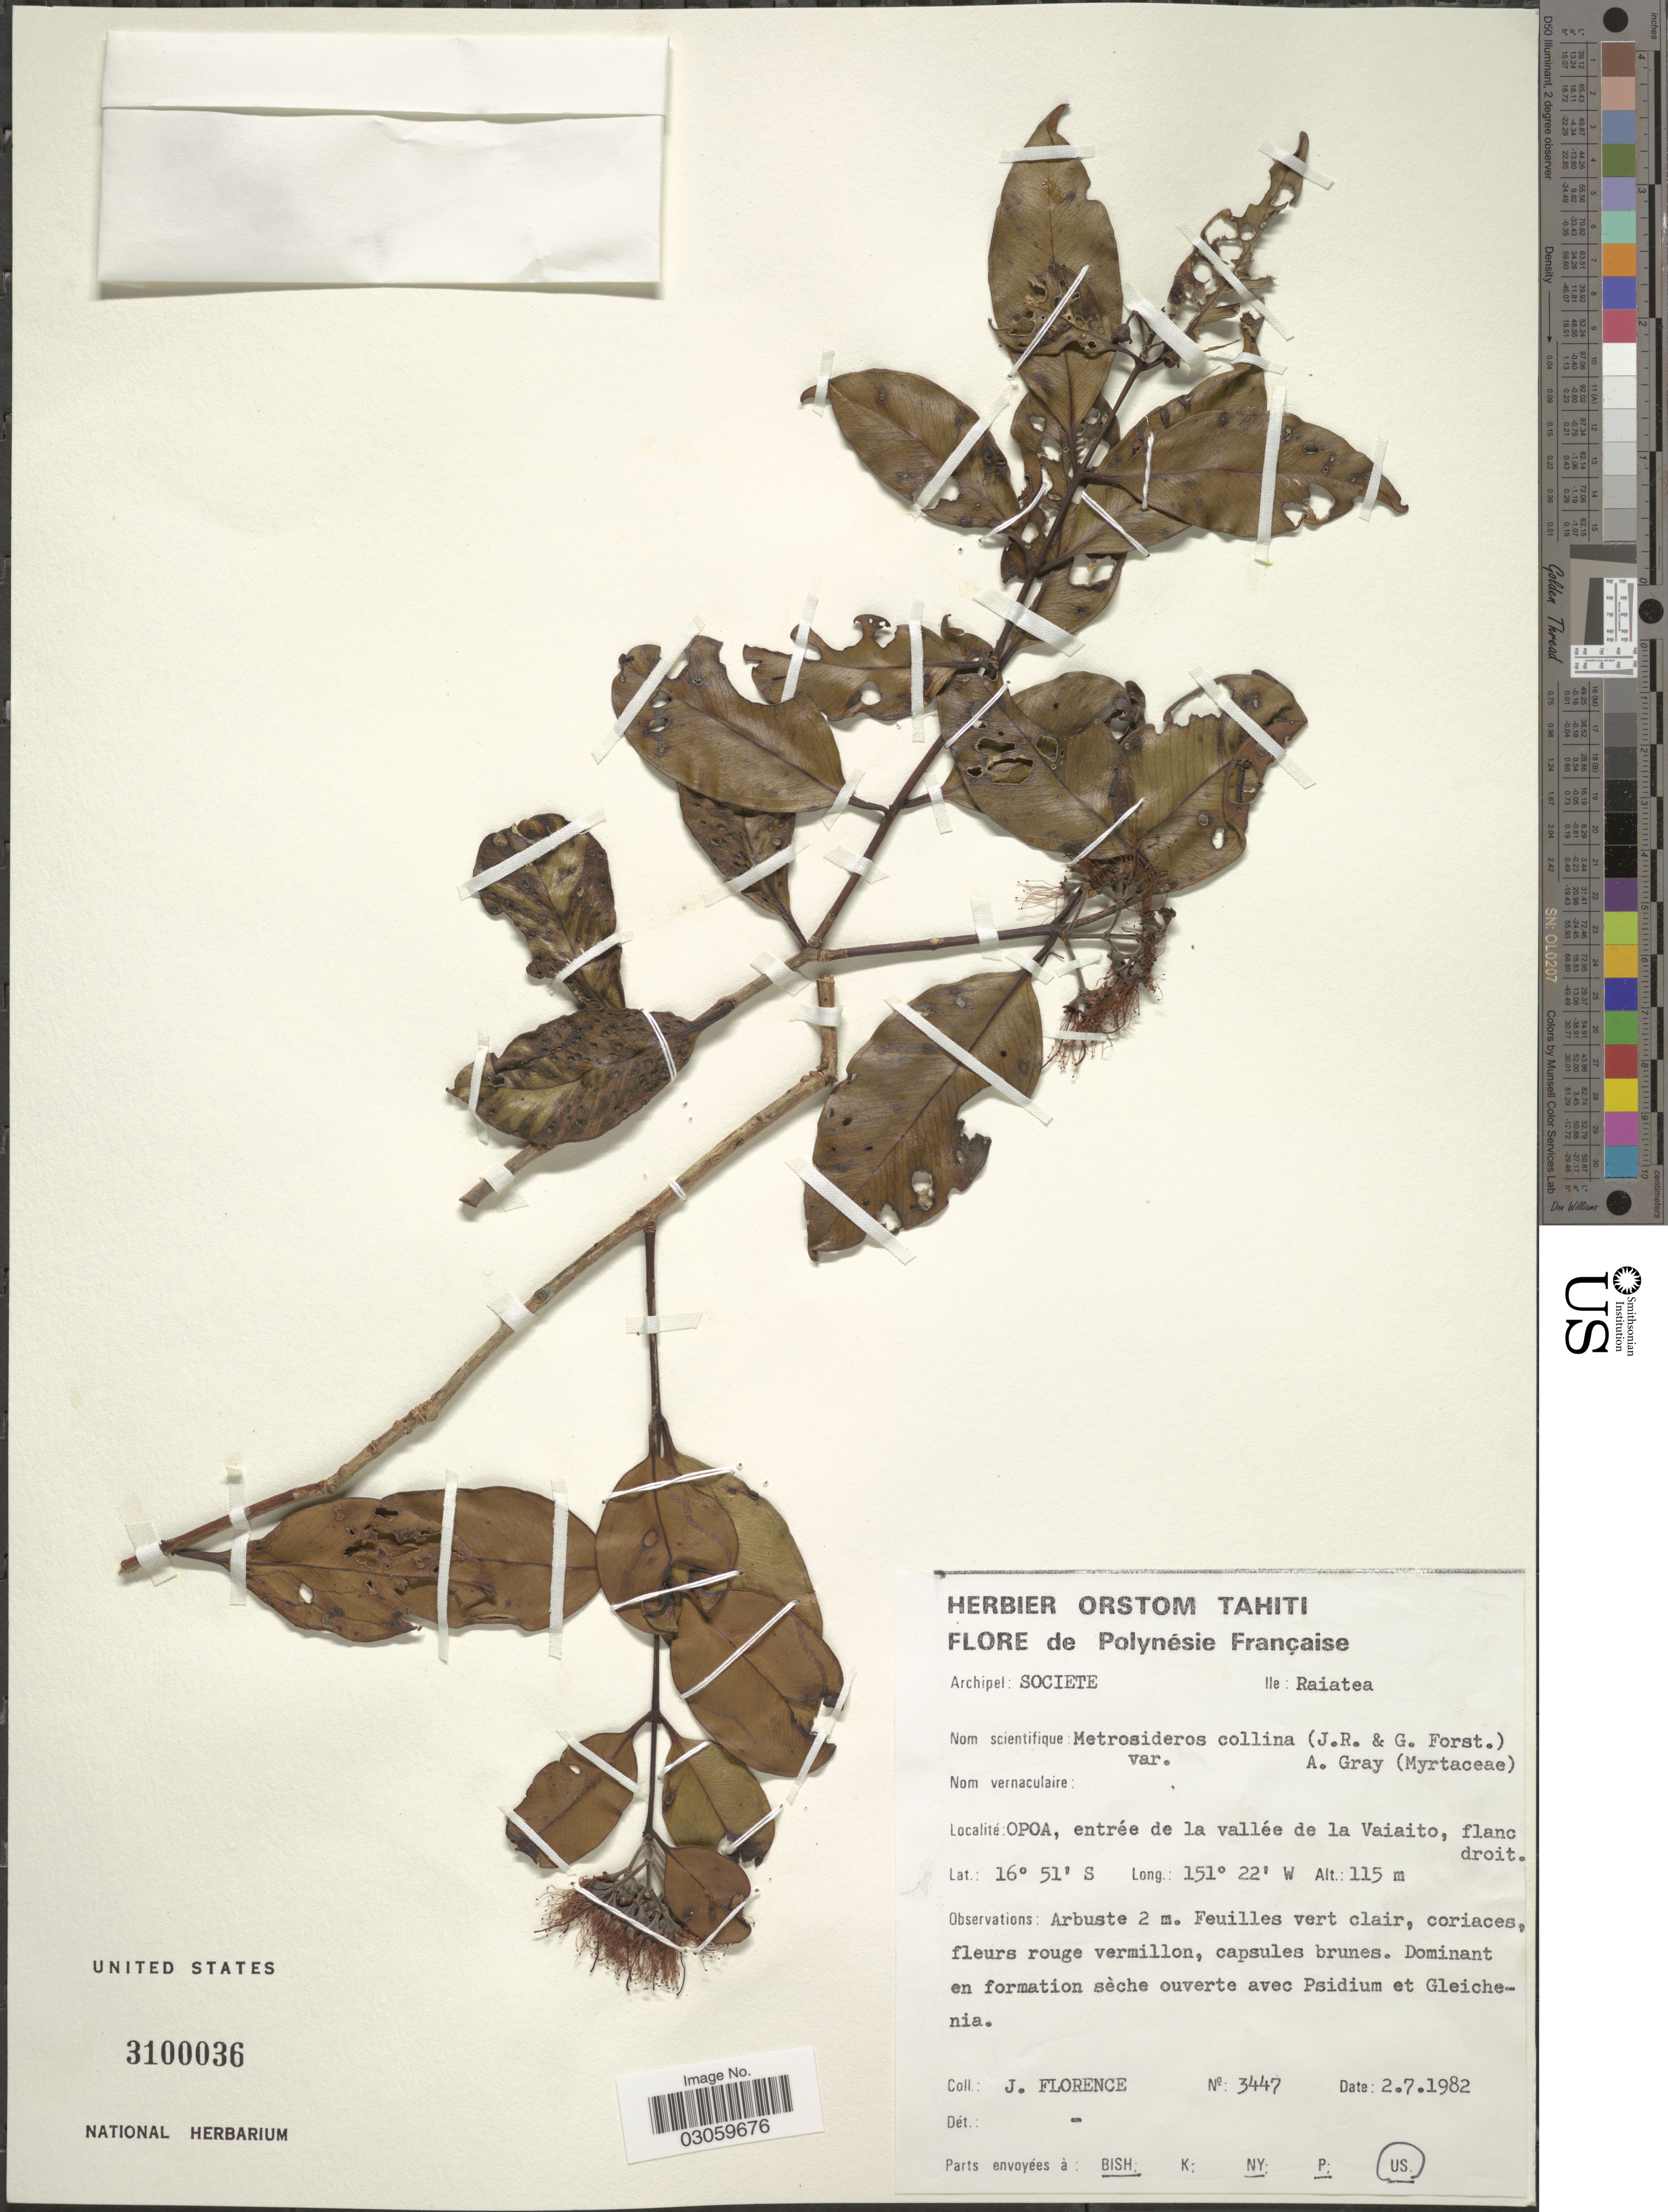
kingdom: Plantae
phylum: Tracheophyta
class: Magnoliopsida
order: Myrtales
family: Myrtaceae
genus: Metrosideros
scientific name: Metrosideros collina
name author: (J.R. Forst. & G. Forst.) A. Gray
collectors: J. Florence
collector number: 3447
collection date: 1982-07-02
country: French Polynesia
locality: Polynésie Française. Archipel: Societe. Ile: Raiatea. Opoa, entrée de la vallée de la Vaiaito, flanc droit.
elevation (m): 115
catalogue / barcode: US 3100036